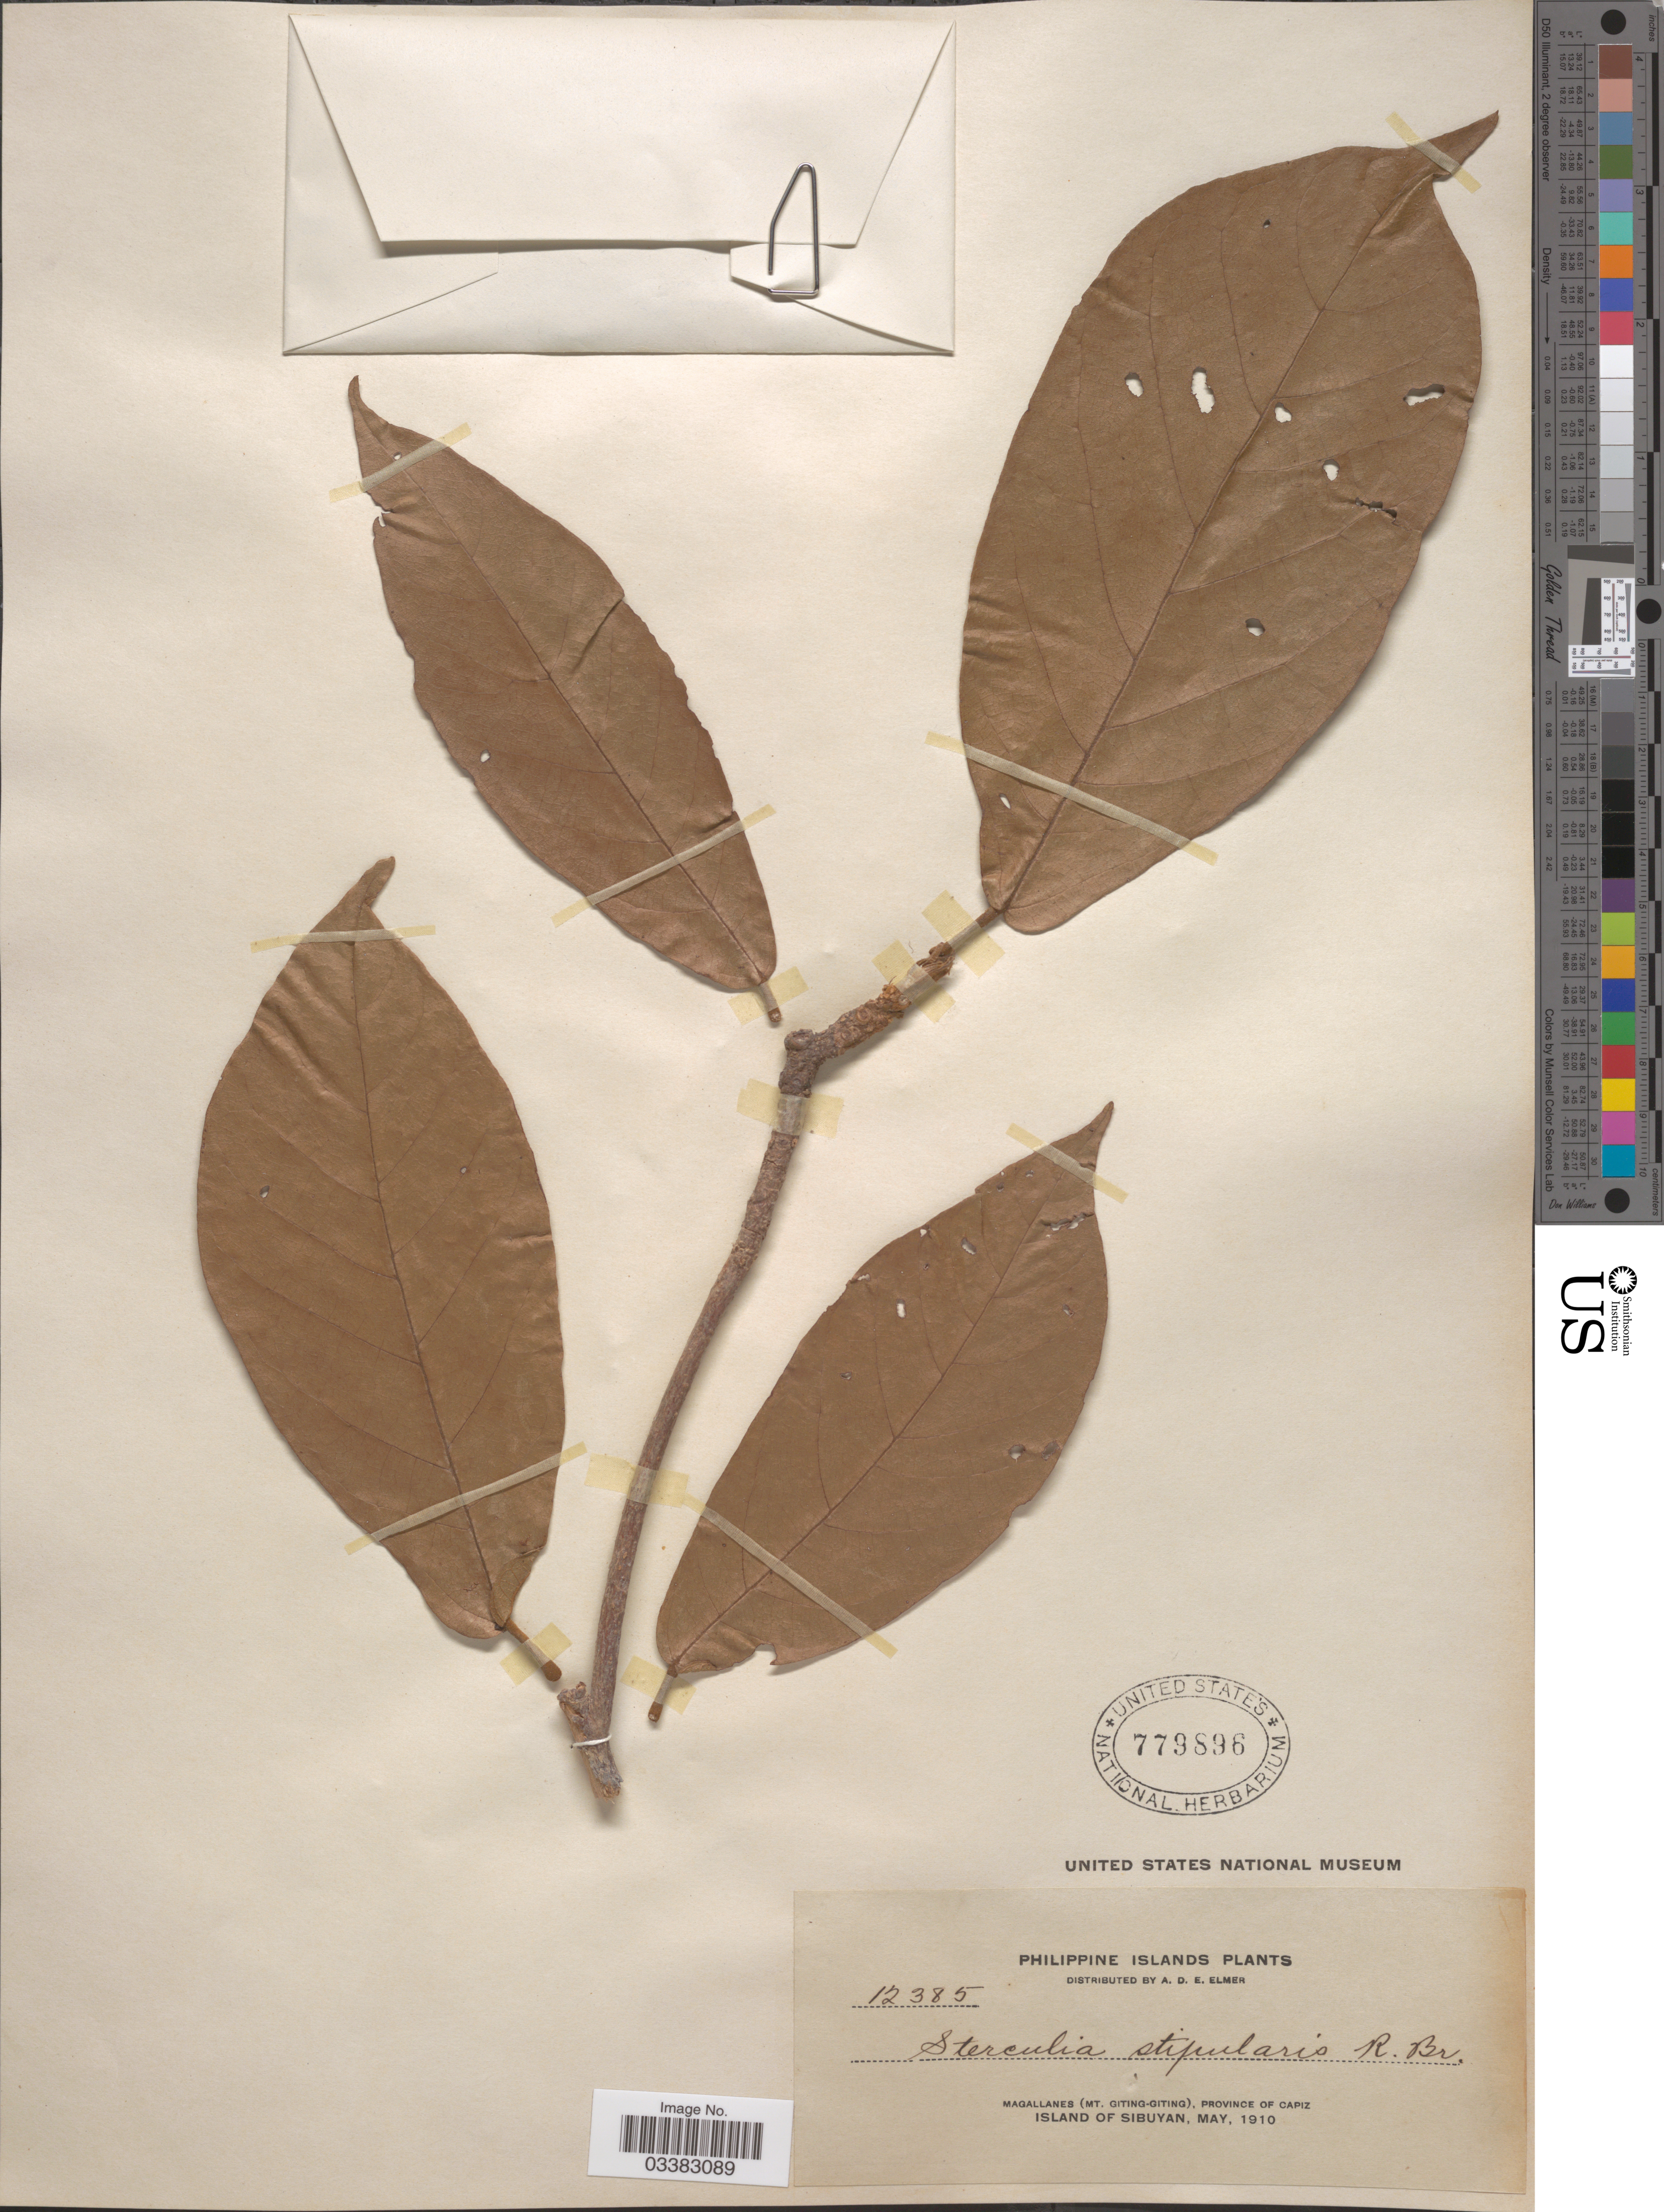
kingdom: Plantae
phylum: Tracheophyta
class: Magnoliopsida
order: Malvales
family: Malvaceae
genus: Sterculia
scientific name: Sterculia stipularis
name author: R. Br.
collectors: A. D. E. Elmer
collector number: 12385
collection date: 1910-05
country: Philippines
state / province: Western Visayas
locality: Philippine Islands, Magallanes (Mt. Giting-Giting), Province of Capiz. Island of Sibuyan.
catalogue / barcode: US 779896